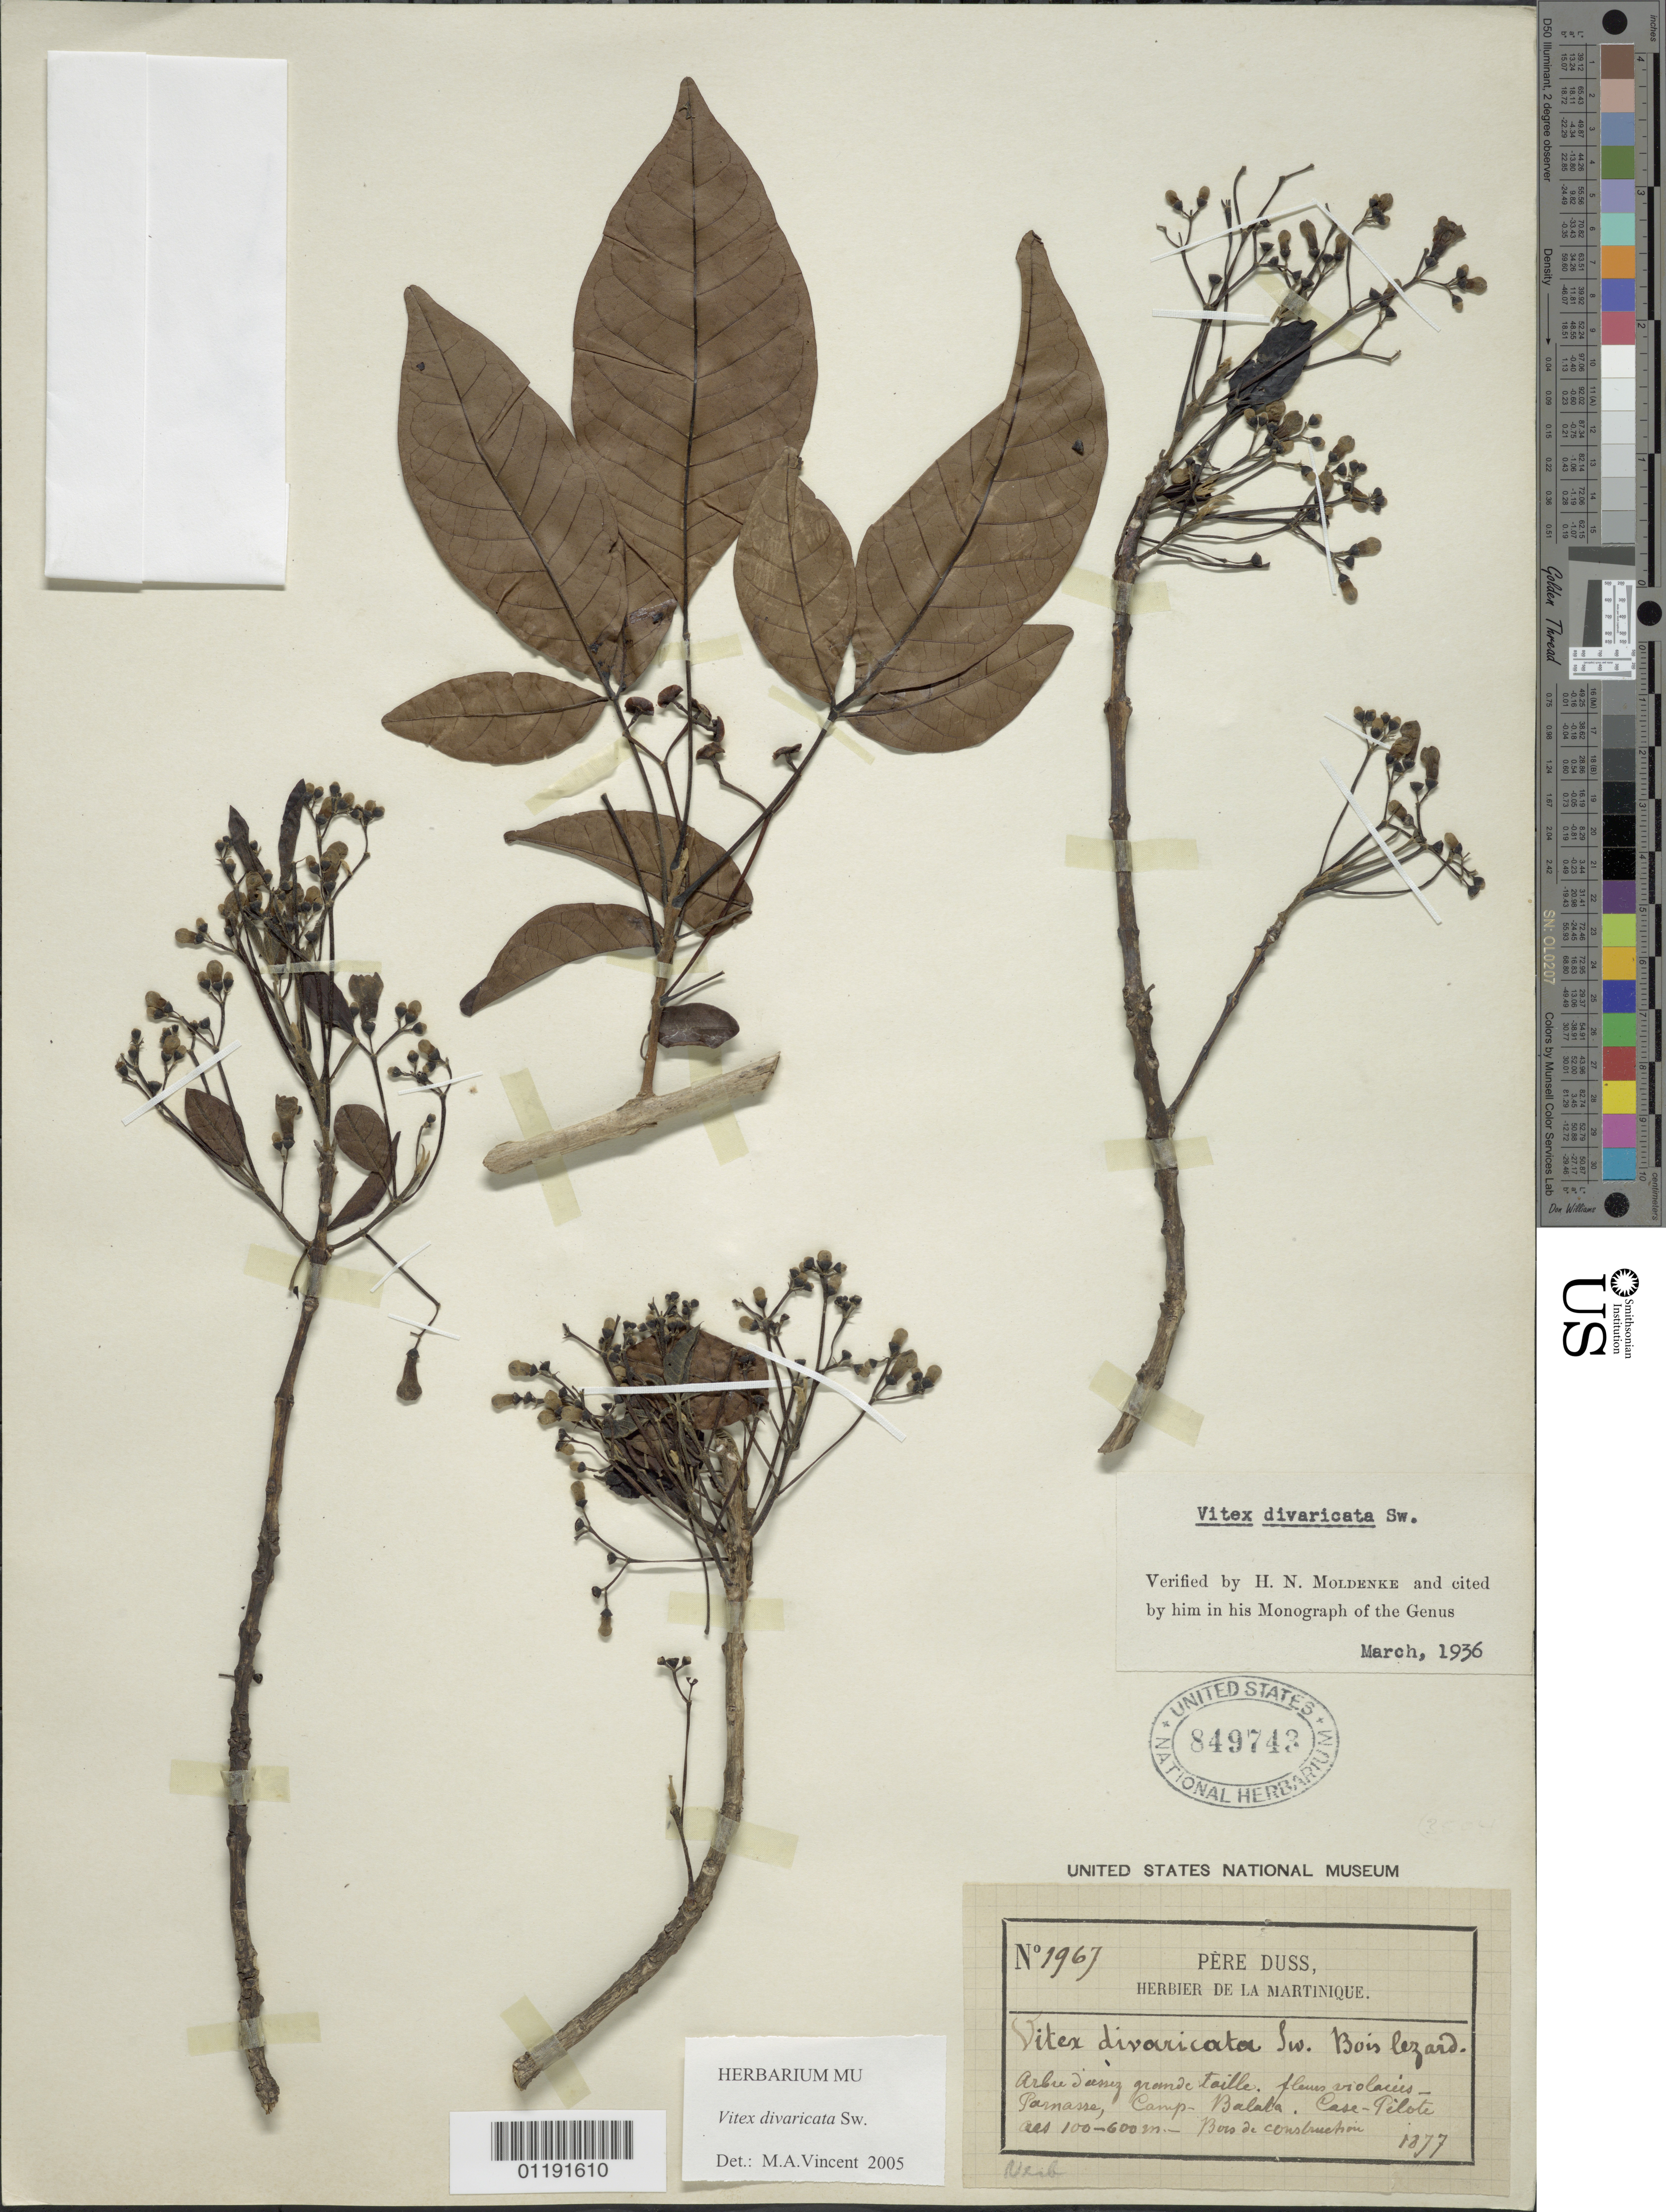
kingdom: Plantae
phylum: Tracheophyta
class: Magnoliopsida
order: Lamiales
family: Lamiaceae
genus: Vitex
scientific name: Vitex divaricata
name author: Sw.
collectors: -. Duss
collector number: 1967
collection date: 1877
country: Martinique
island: Martinique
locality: Case Pilote, Balata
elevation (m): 100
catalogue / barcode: US 849743